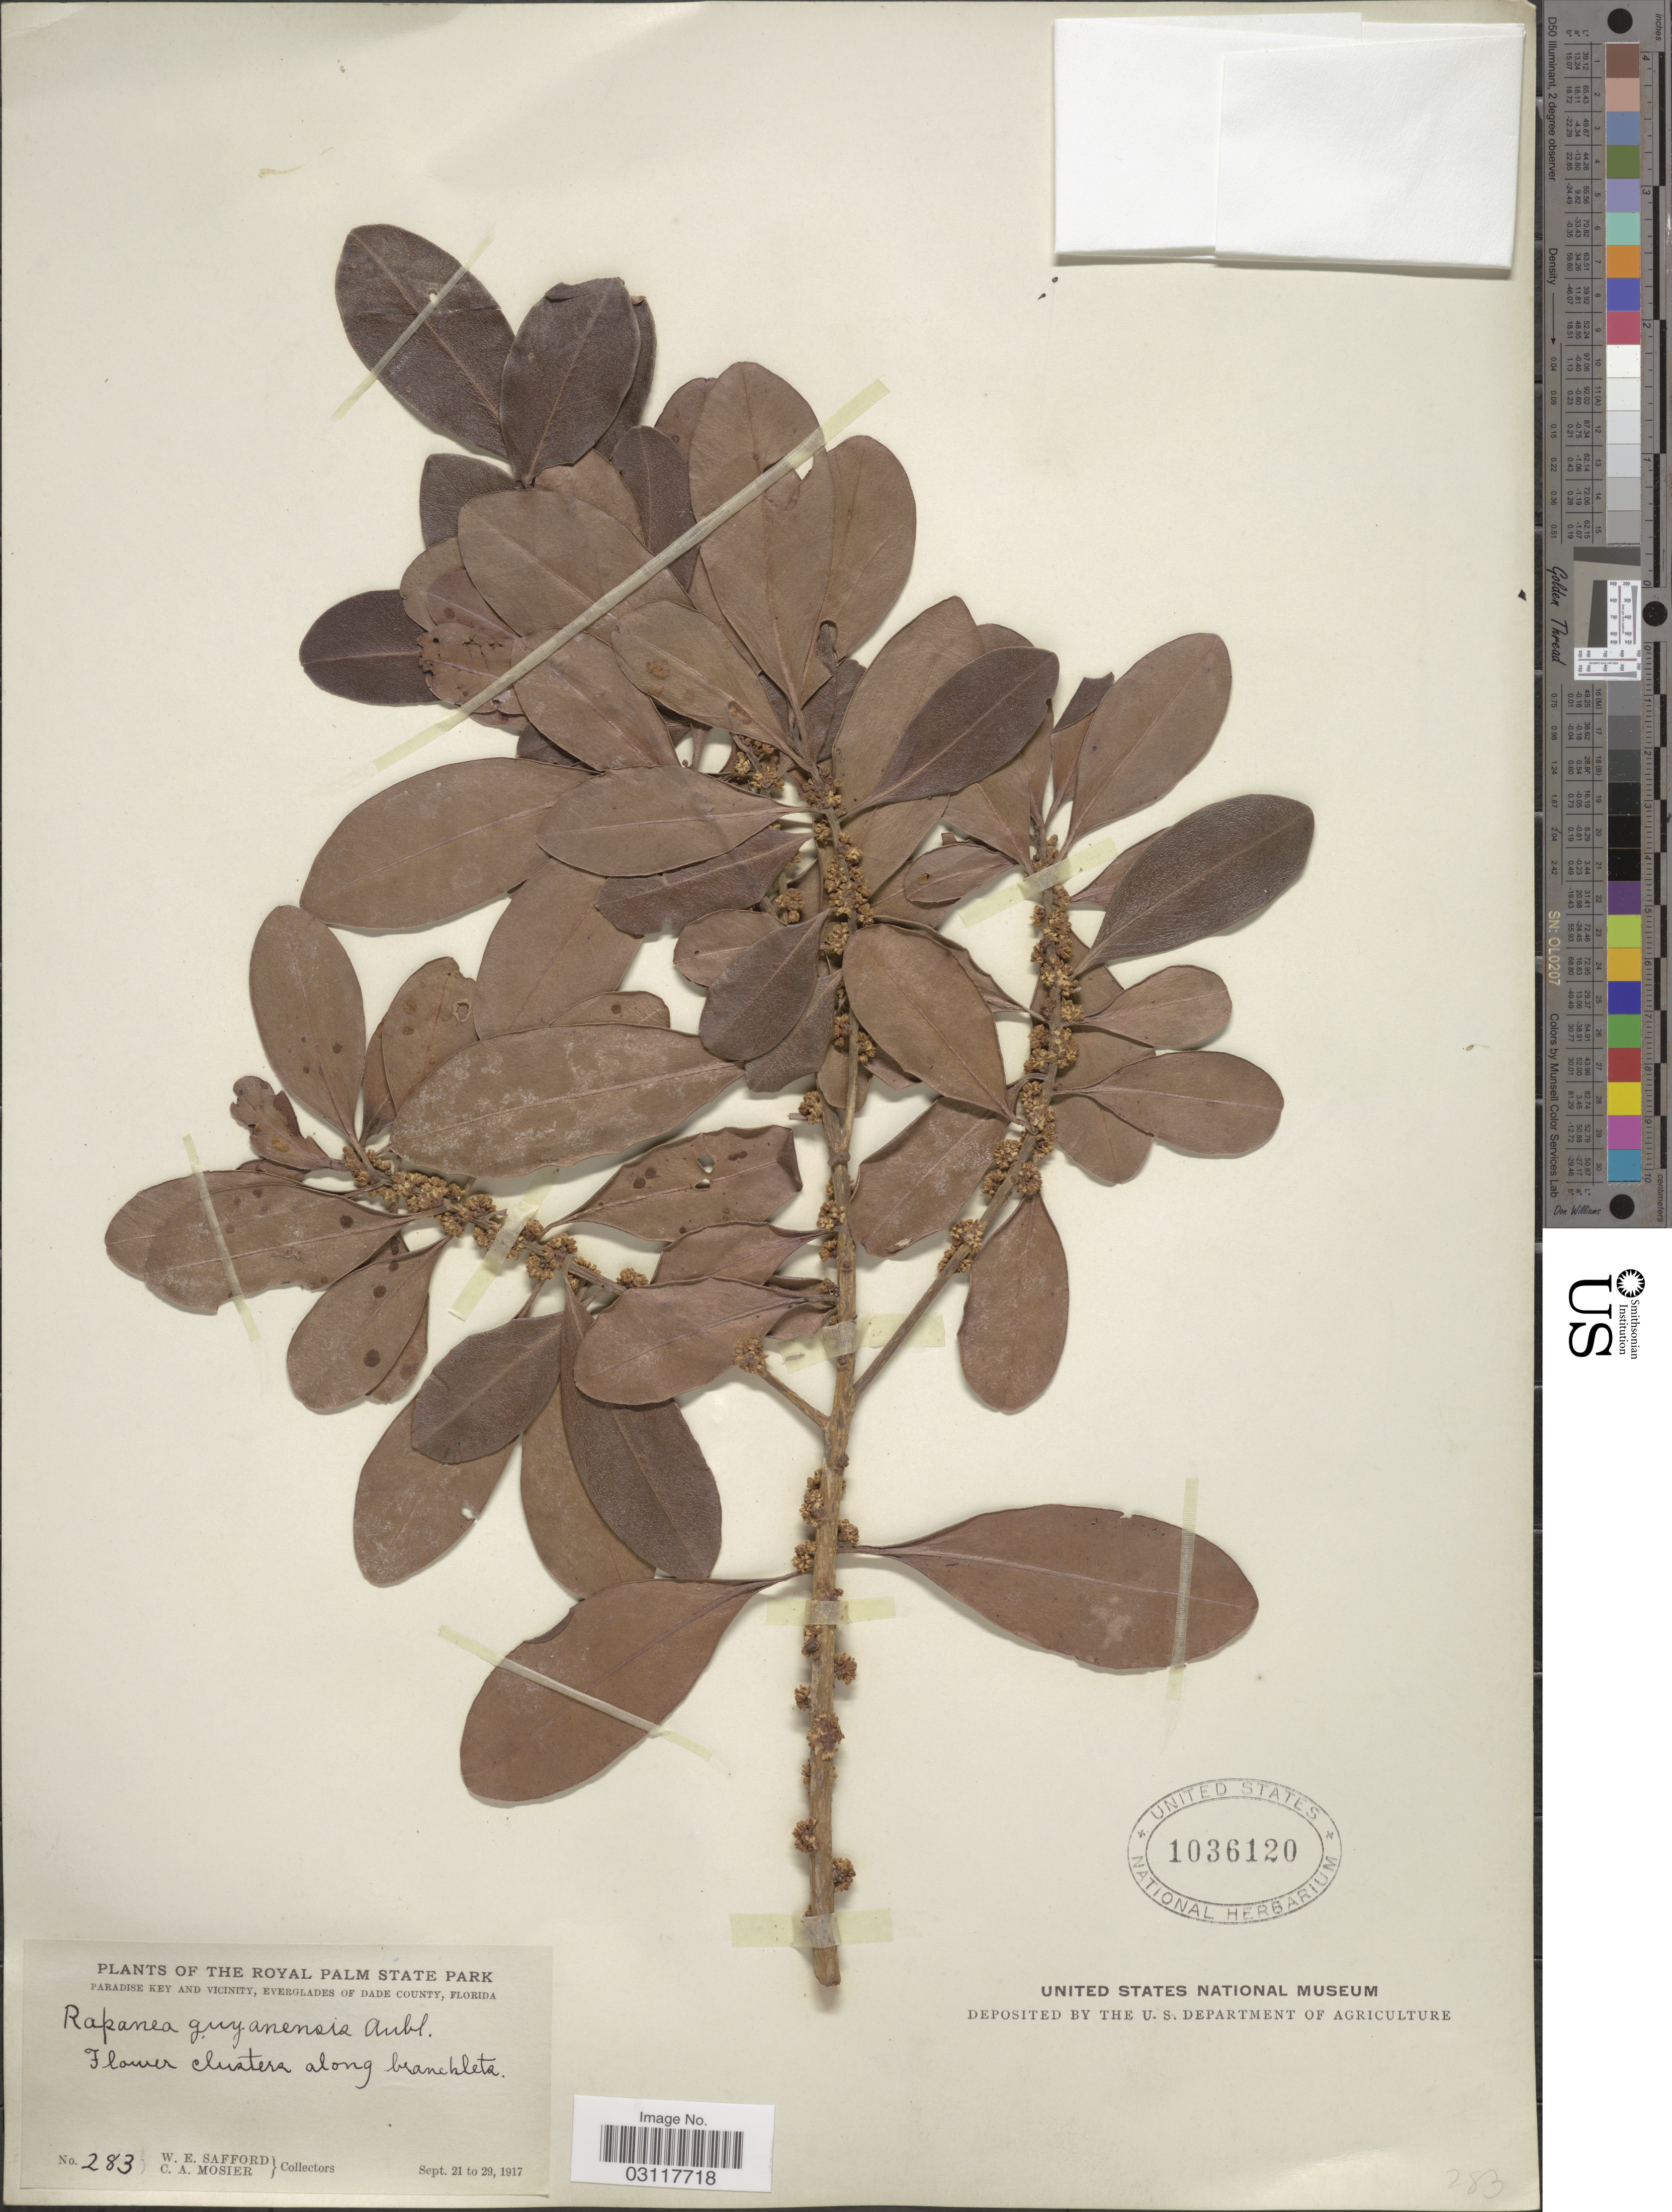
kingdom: Plantae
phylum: Tracheophyta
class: Magnoliopsida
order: Ericales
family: Primulaceae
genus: Rapanea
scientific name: Rapanea guianensis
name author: Aubl.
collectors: W. E. Safford & C. A. Mosier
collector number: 283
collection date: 1917-09-21/1917-09-29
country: United States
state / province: Florida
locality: The Royal Palm State Park, Paradise Key and Vicinity, Everglades of Dade County.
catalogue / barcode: US 1036120